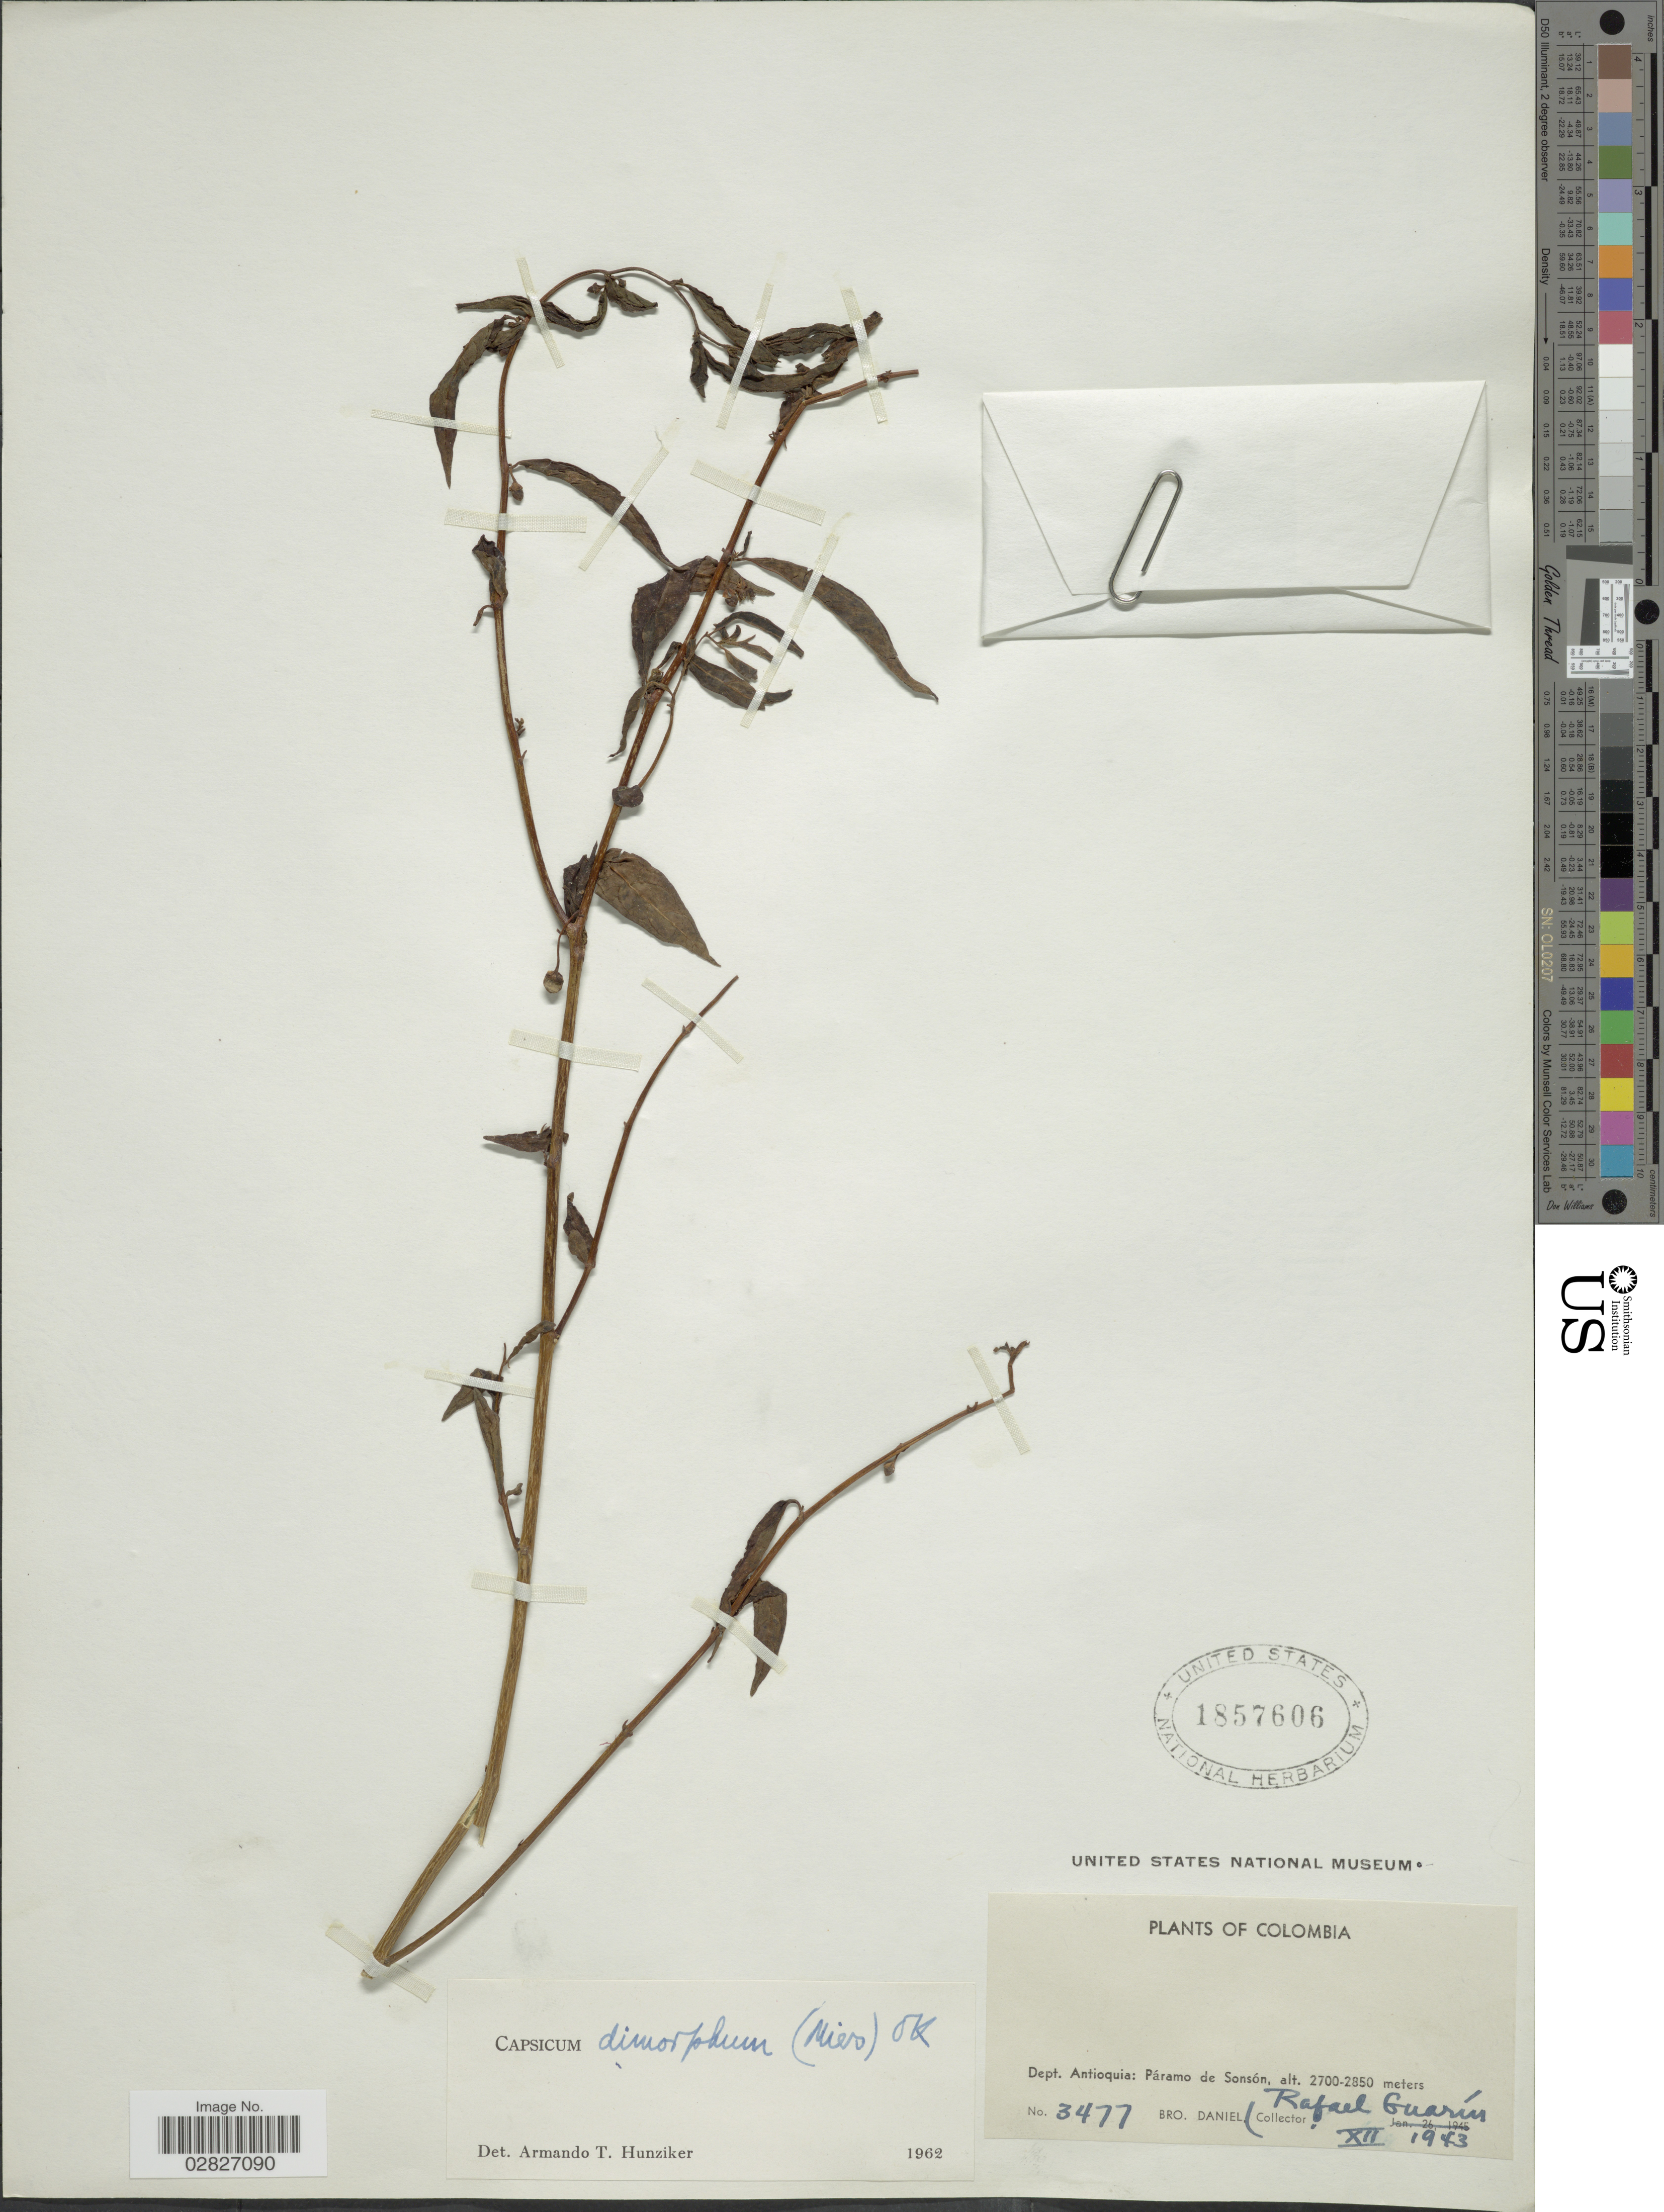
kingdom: Plantae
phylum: Tracheophyta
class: Magnoliopsida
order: Solanales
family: Solanaceae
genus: Capsicum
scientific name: Capsicum dimorphum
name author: (Miers) Kuntze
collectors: Bro. Daniel & R. Guarin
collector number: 3477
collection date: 1943-12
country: Colombia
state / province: Antioquia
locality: Dept. Antioquia, Páramo de Sonsón.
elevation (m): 2700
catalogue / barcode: US 1857606